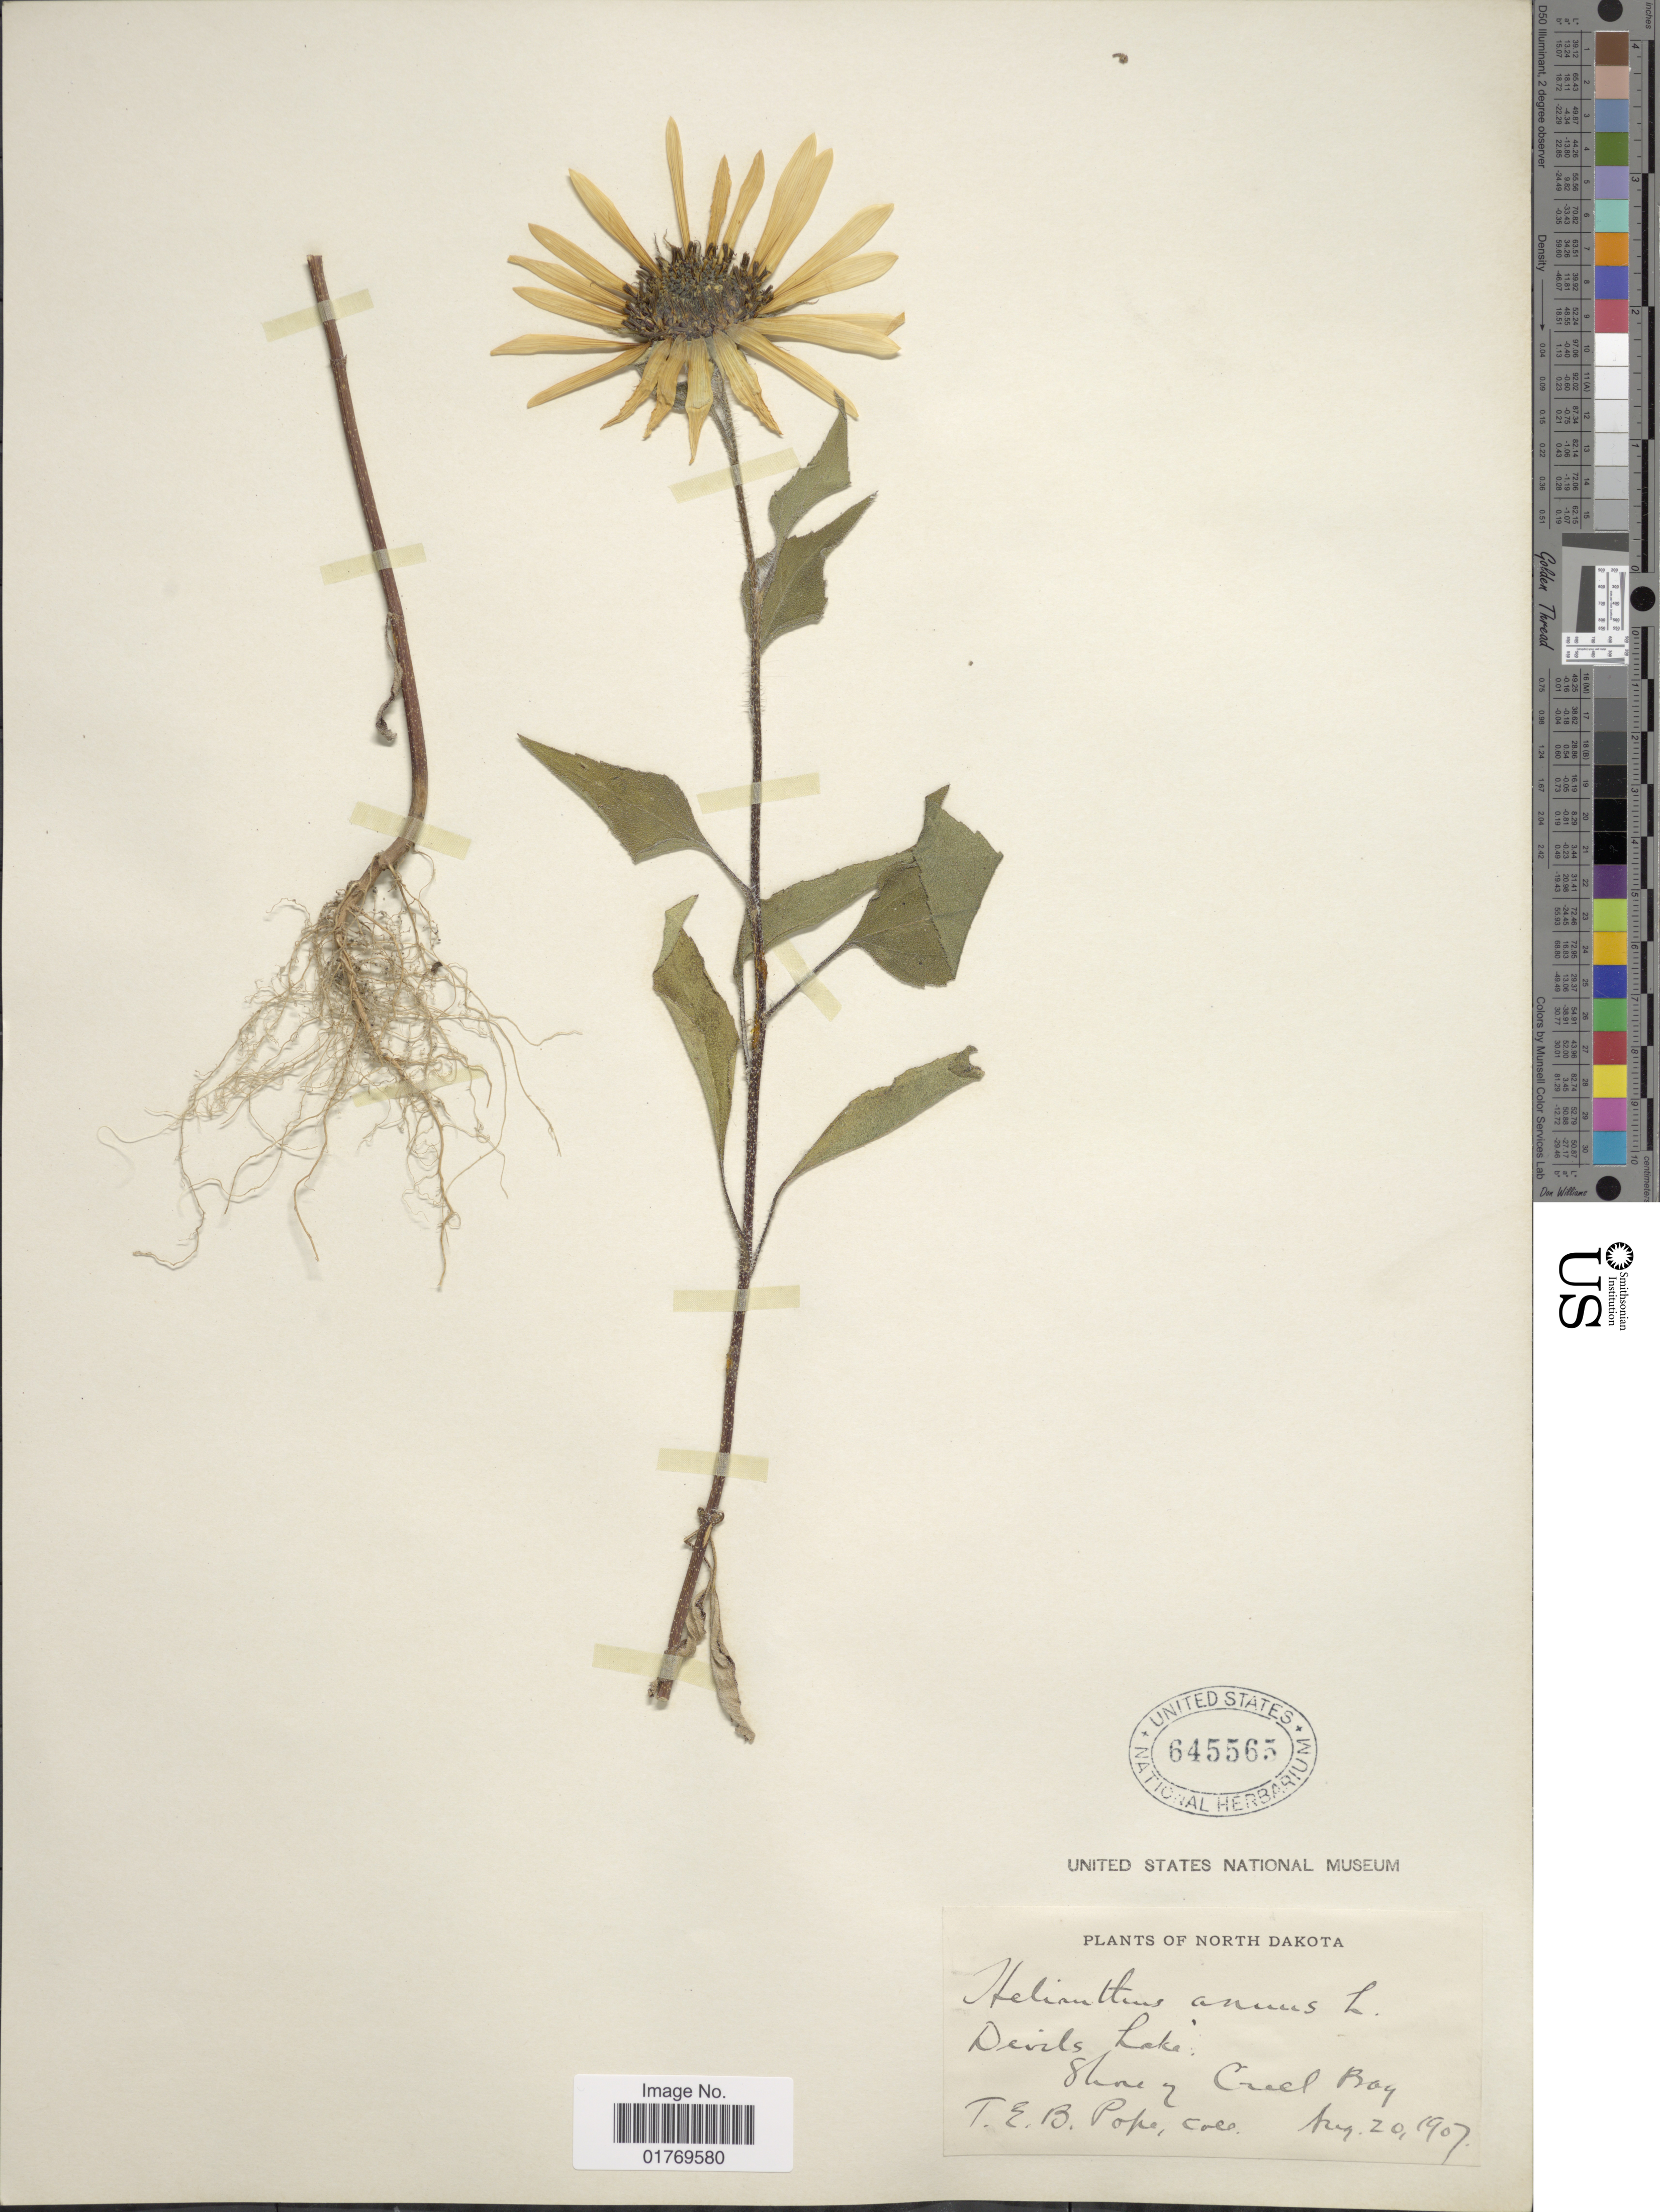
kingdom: Plantae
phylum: Tracheophyta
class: Magnoliopsida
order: Asterales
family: Asteraceae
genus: Helianthus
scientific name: Helianthus annuus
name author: L.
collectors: T. Pope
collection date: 1907-08-20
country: United States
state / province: North Dakota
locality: Devils Lake. Shore of Creel Bay.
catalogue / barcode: US 645565